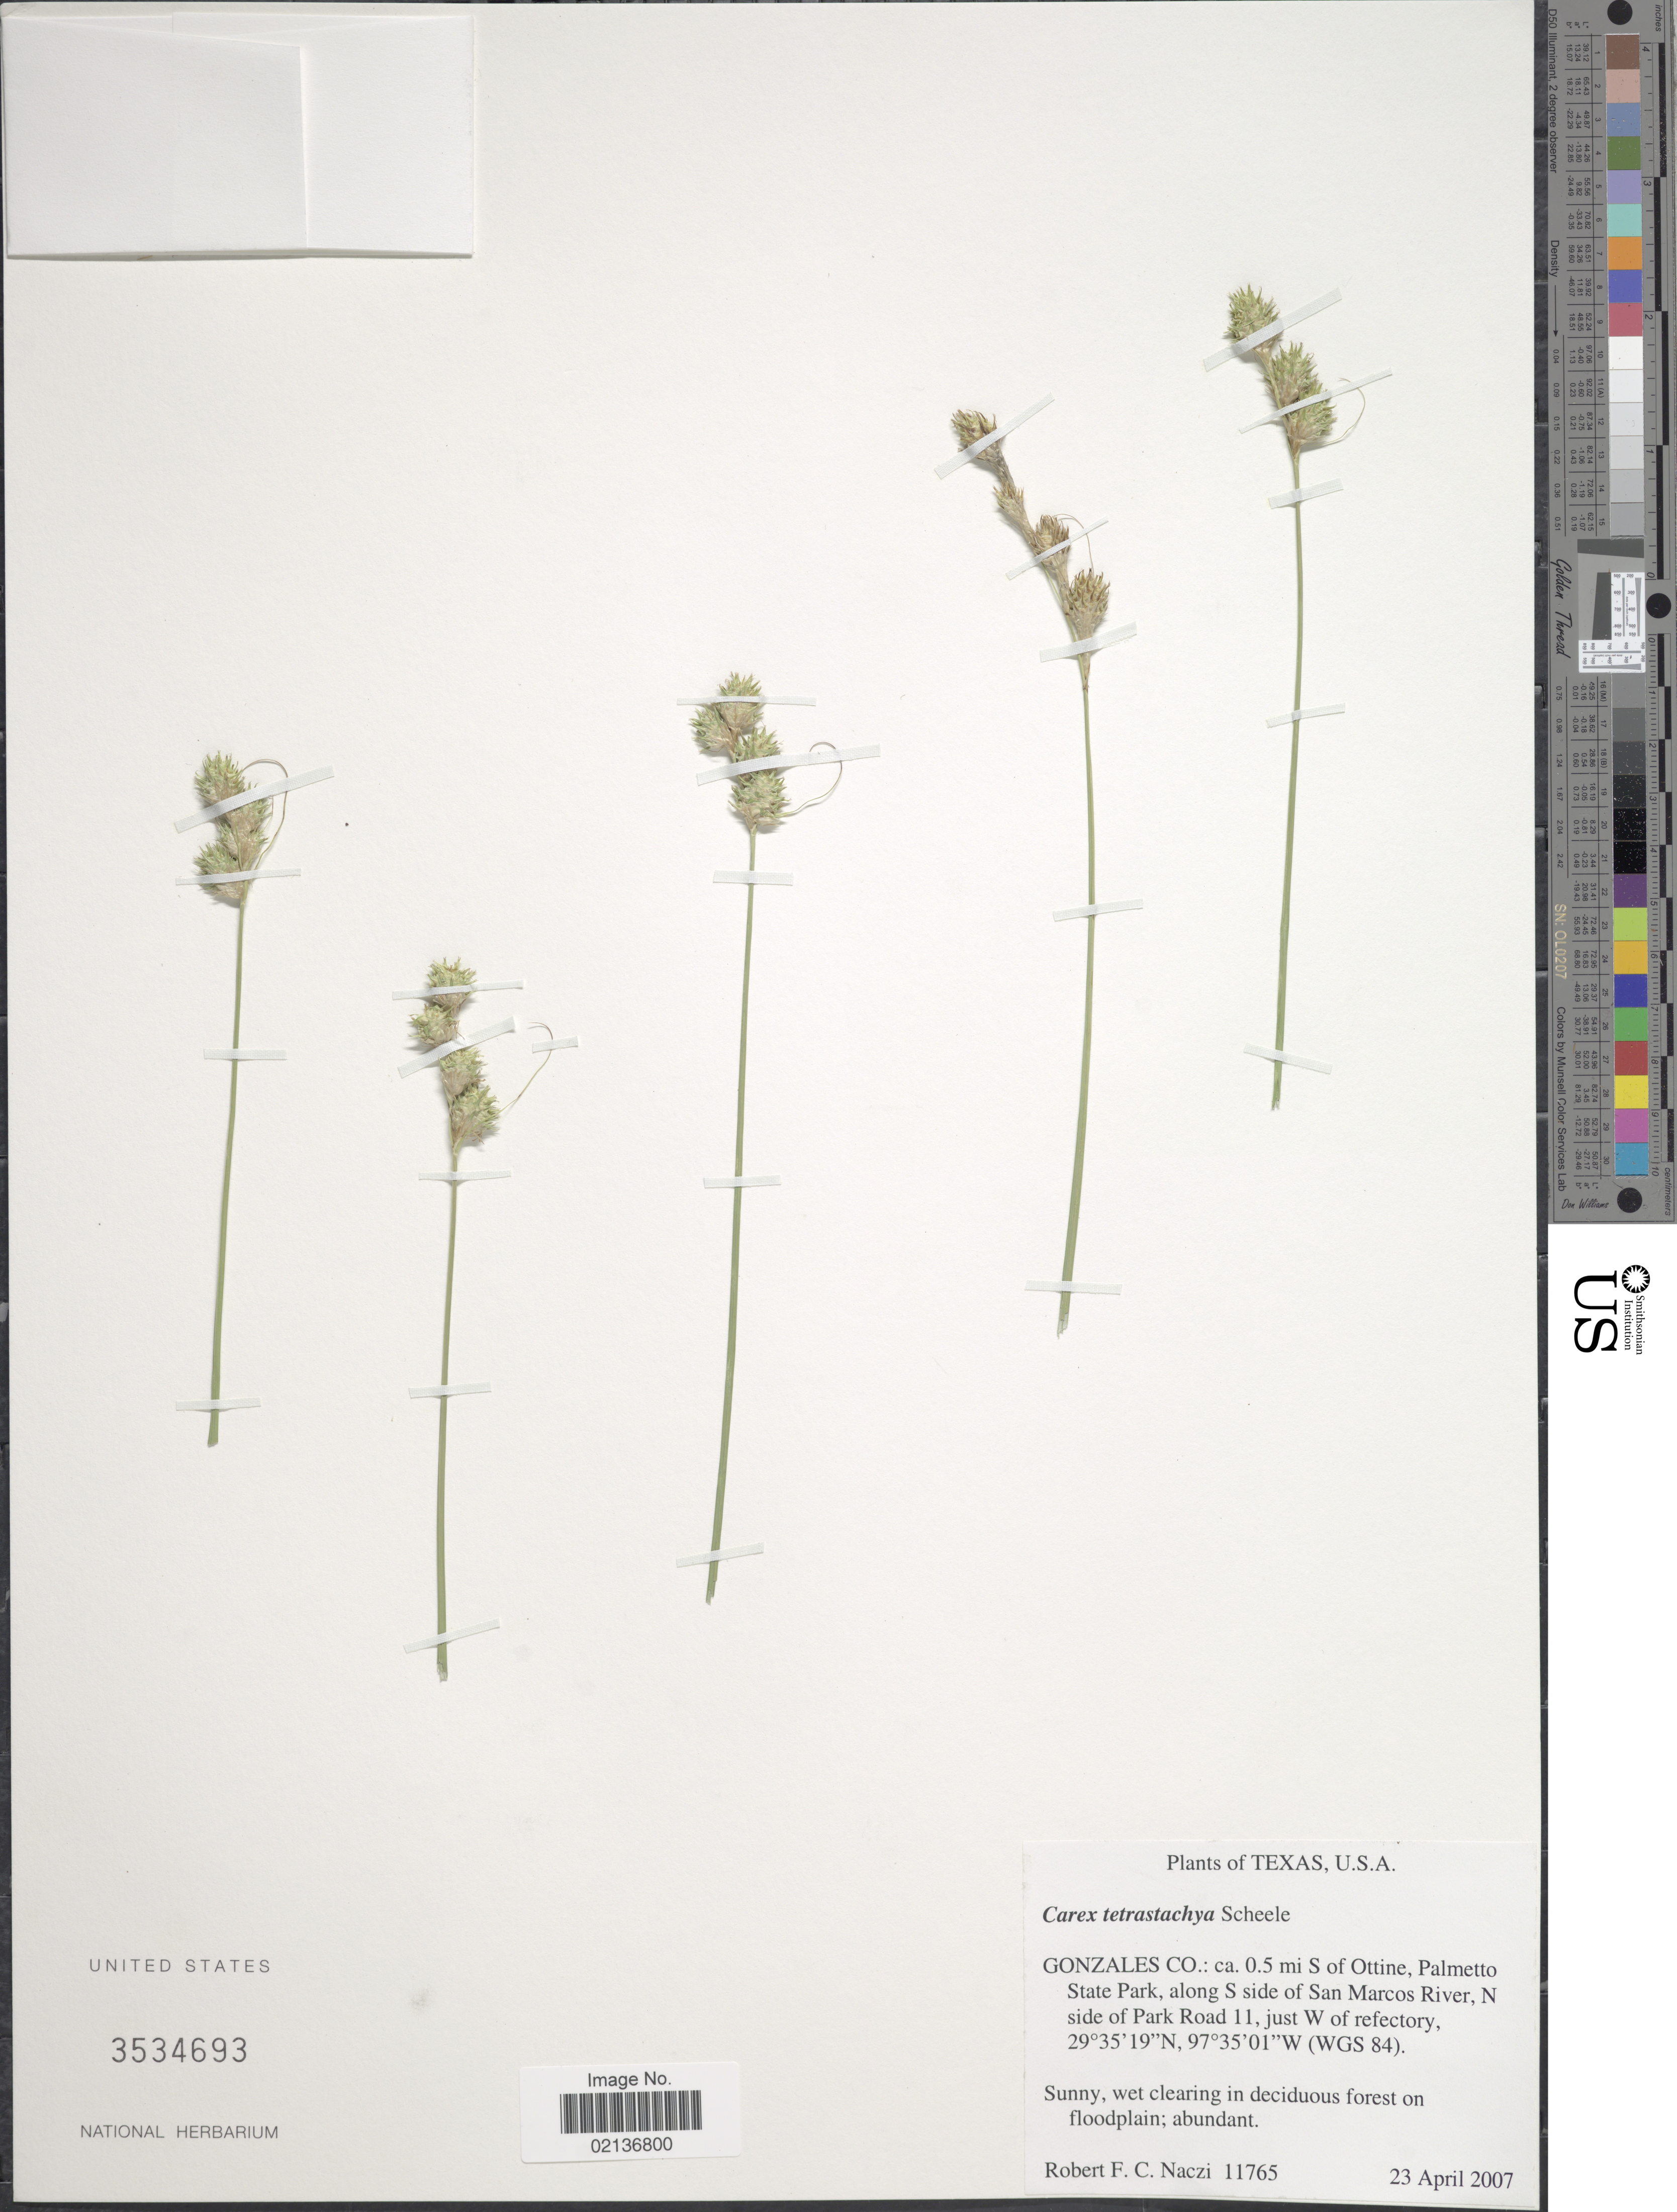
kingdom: Plantae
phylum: Tracheophyta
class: Liliopsida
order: Poales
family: Cyperaceae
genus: Carex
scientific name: Carex tetrastachya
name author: Scheele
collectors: R. F. C. Naczi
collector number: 11765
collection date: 2007-04-23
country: United States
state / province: Texas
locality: Gonzales Co.: 0.5 mi S of Ottine, Palmetto State Park, along S side of San Marcos River, N side of Park Road 11, just W of Refectory (WGS 84)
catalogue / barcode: US 3534693